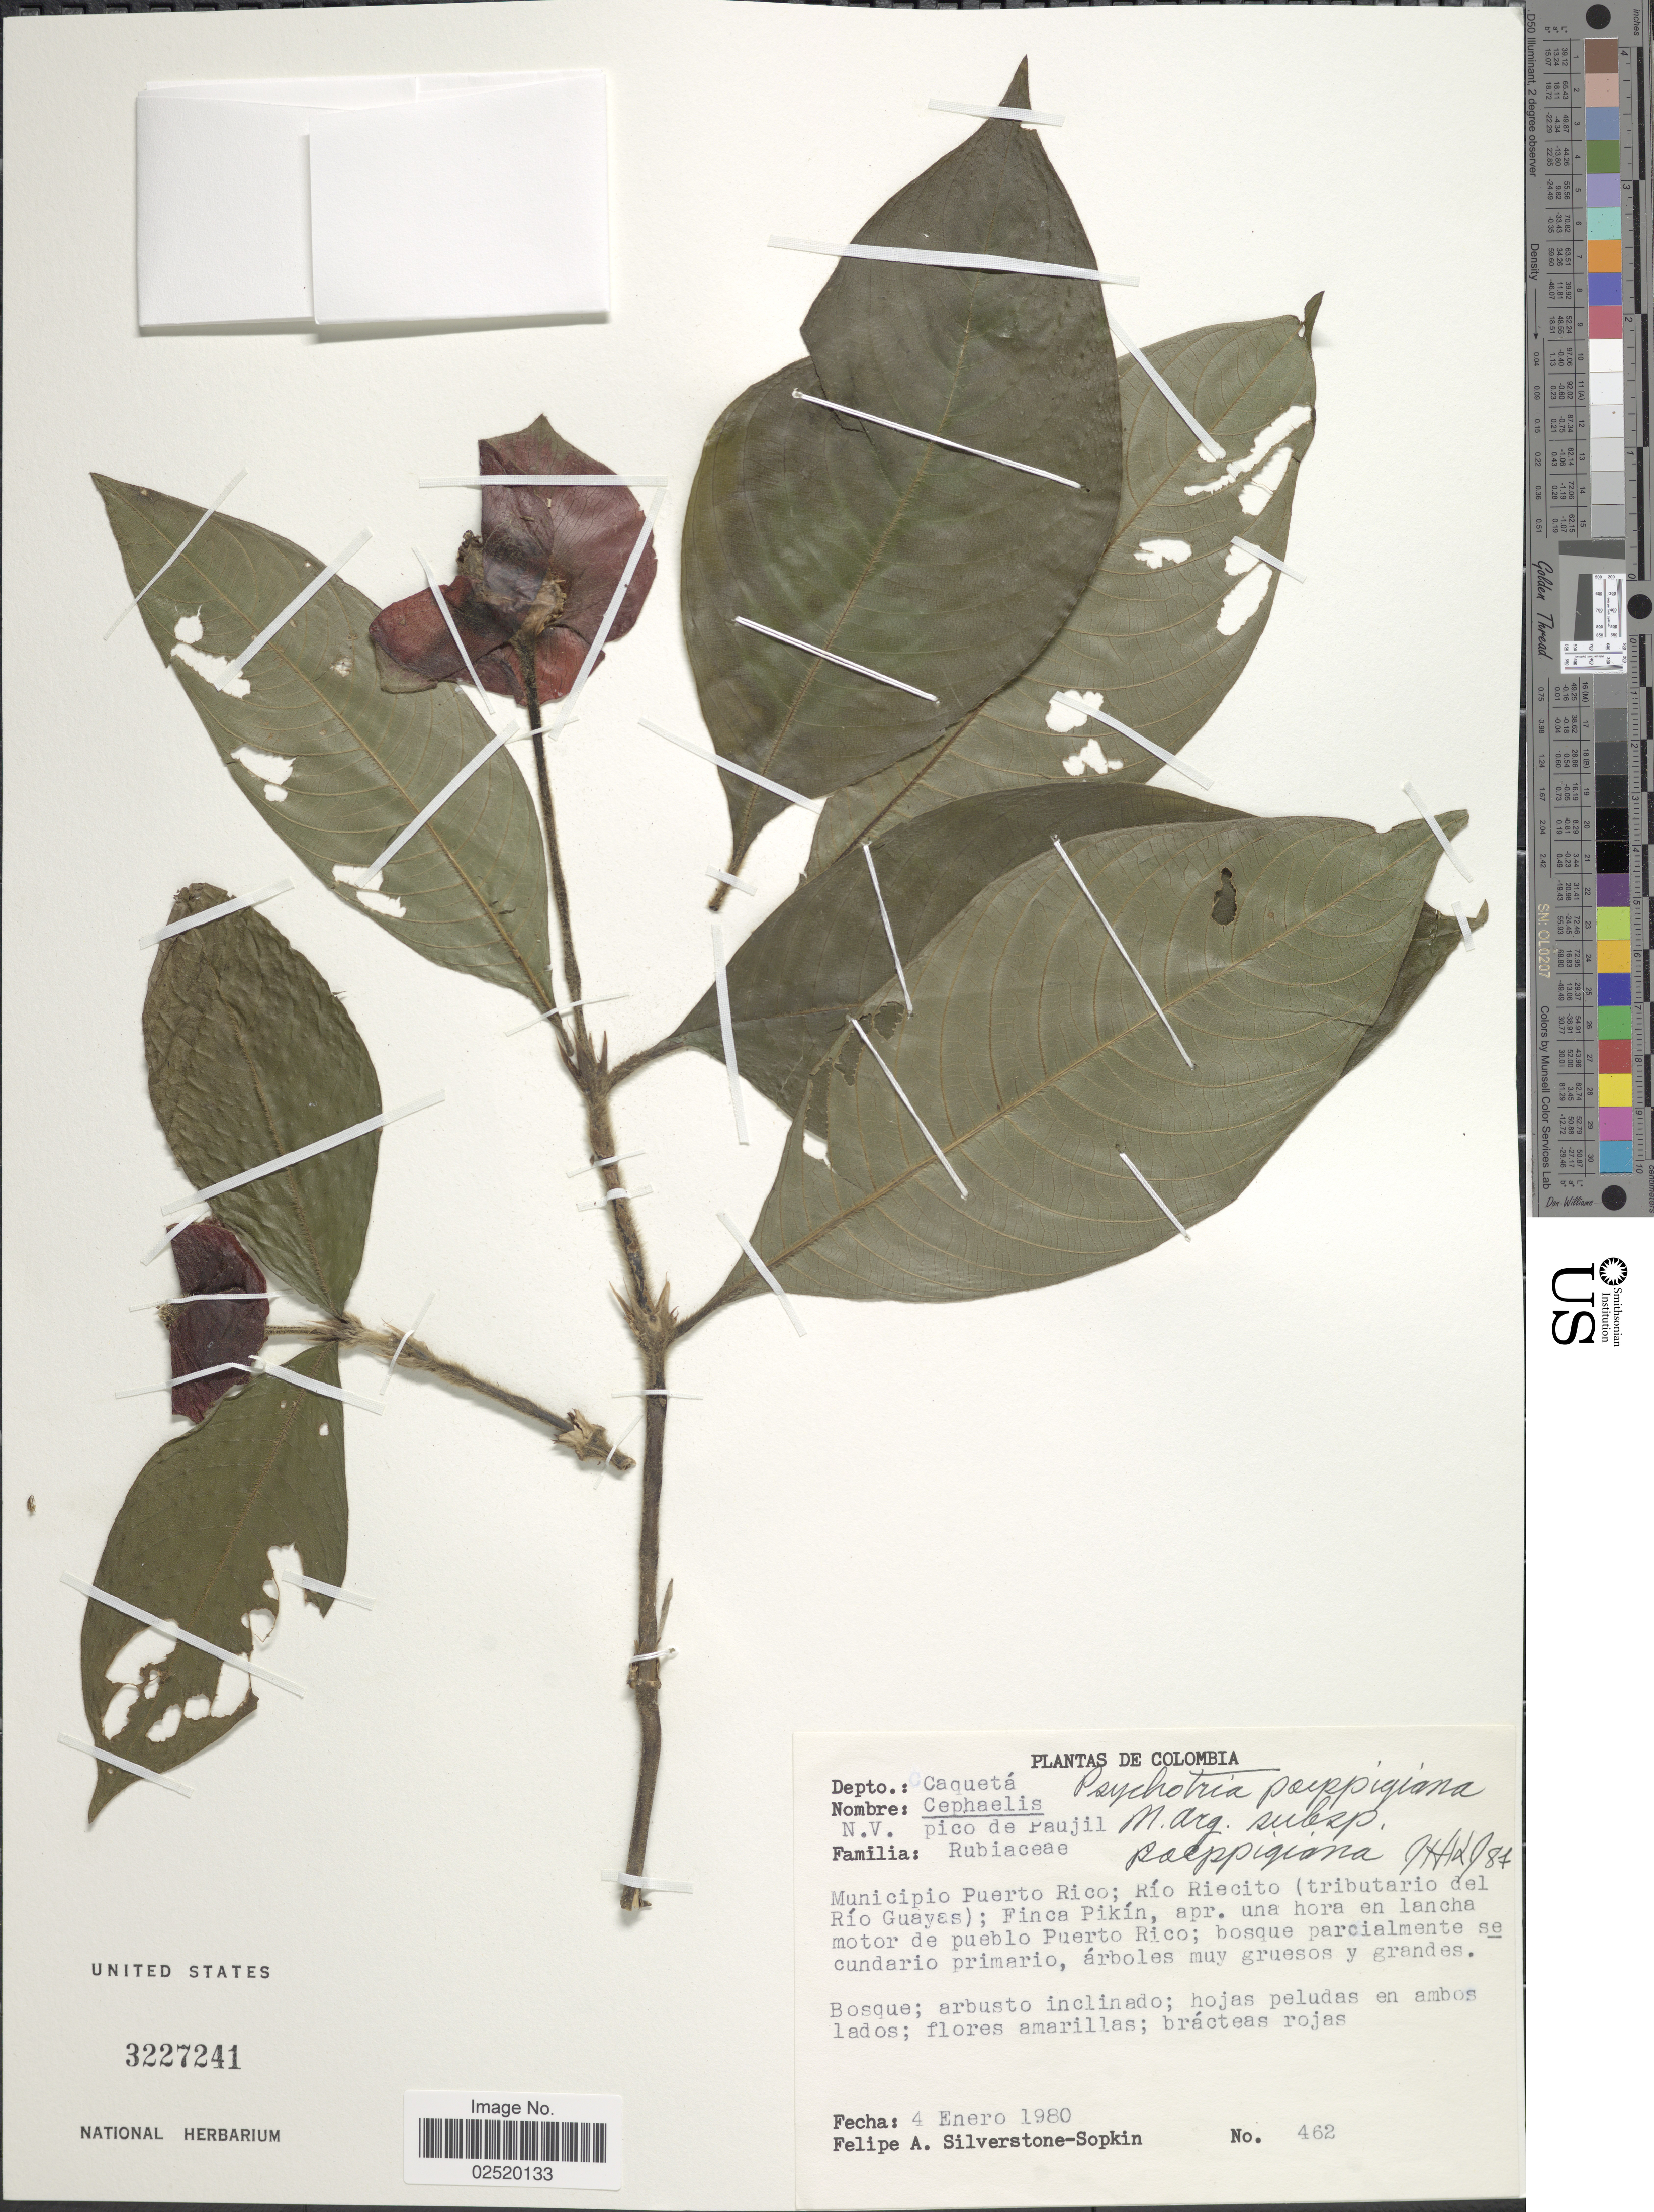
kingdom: Plantae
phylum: Tracheophyta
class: Magnoliopsida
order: Gentianales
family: Rubiaceae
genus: Psychotria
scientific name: Psychotria poeppigiana subsp. poeppigiana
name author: Müll. Arg.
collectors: P. A. Silverstone-Sopkin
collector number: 462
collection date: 1980-01-04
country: Colombia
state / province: Caquetá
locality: Municipio Puerto Rico: Rio Riecito (tributario del Rio Guayas) Finca Pikin, apr. una hora en lancha motor de pueblo Puerto Rico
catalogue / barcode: US 3227241